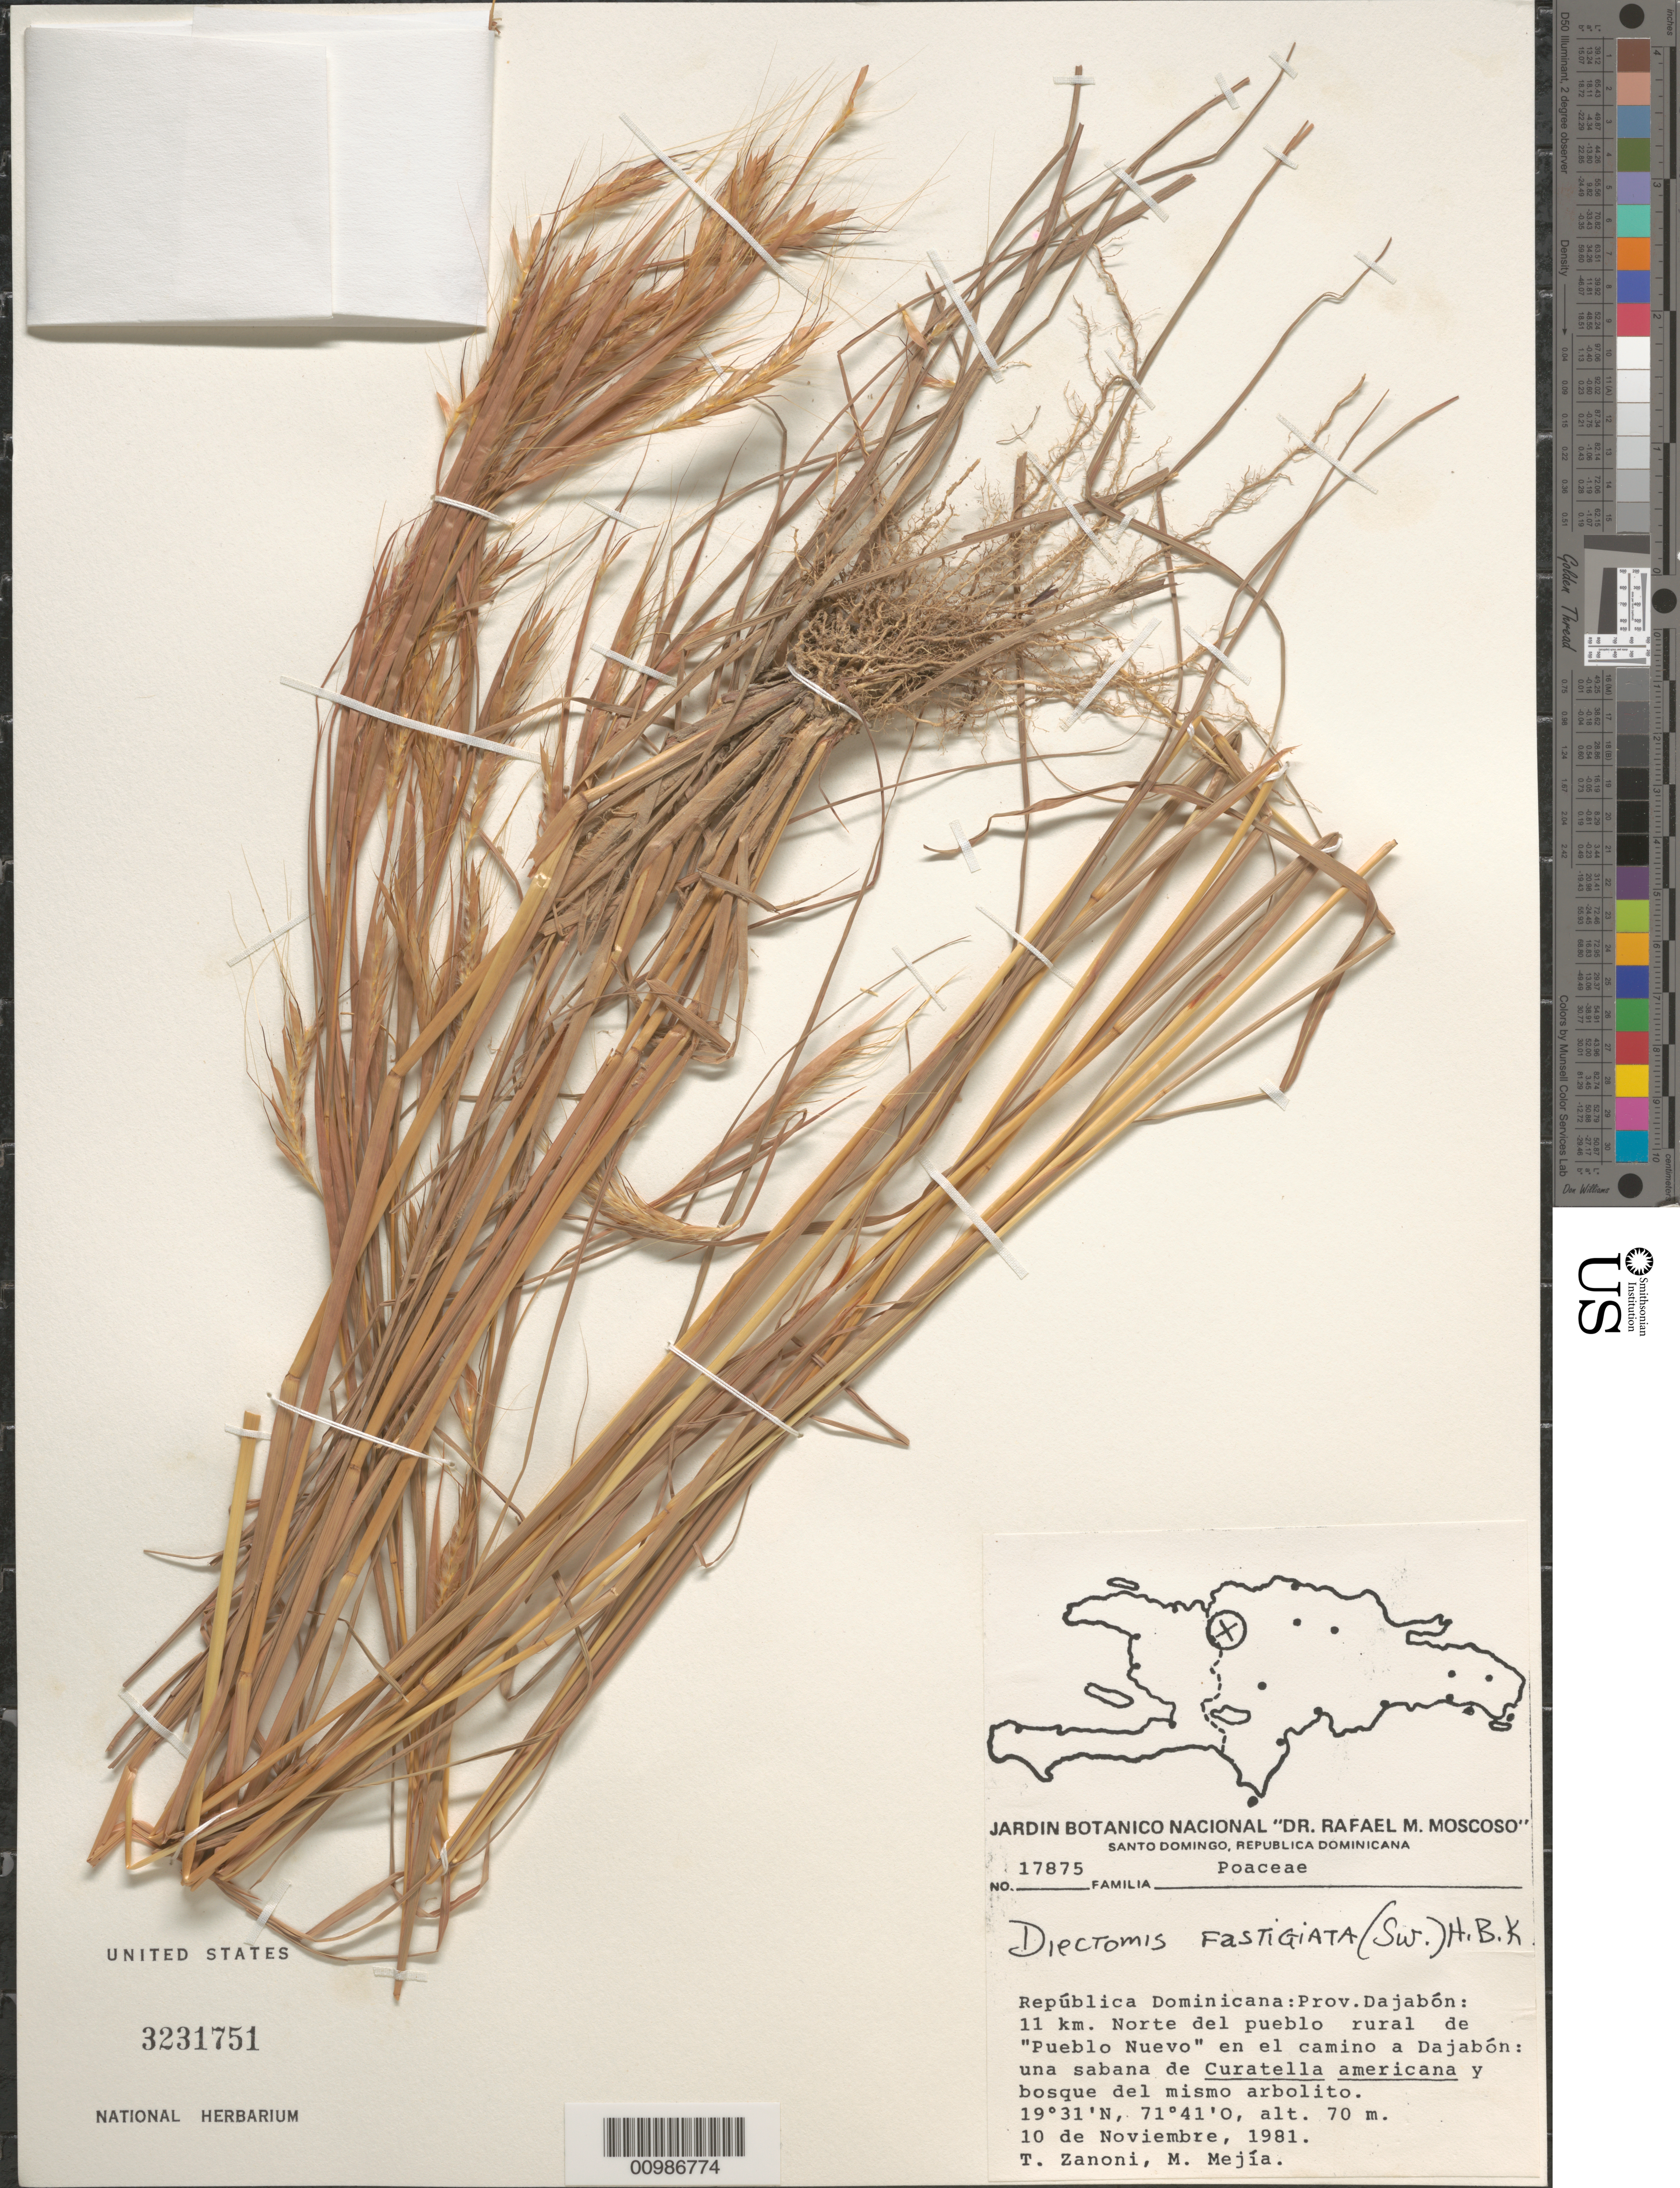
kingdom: Plantae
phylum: Tracheophyta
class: Liliopsida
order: Poales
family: Poaceae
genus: Andropogon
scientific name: Andropogon fastigiatus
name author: Sw.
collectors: T. A. Zanoni & M. Mejia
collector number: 17875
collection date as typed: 10 Nov 1981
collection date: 1981-11-10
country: Dominican Republic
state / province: Dajabón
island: Hispaniola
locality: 11 km. North of Pueblo Nuevo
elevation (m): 70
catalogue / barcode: US 3231751